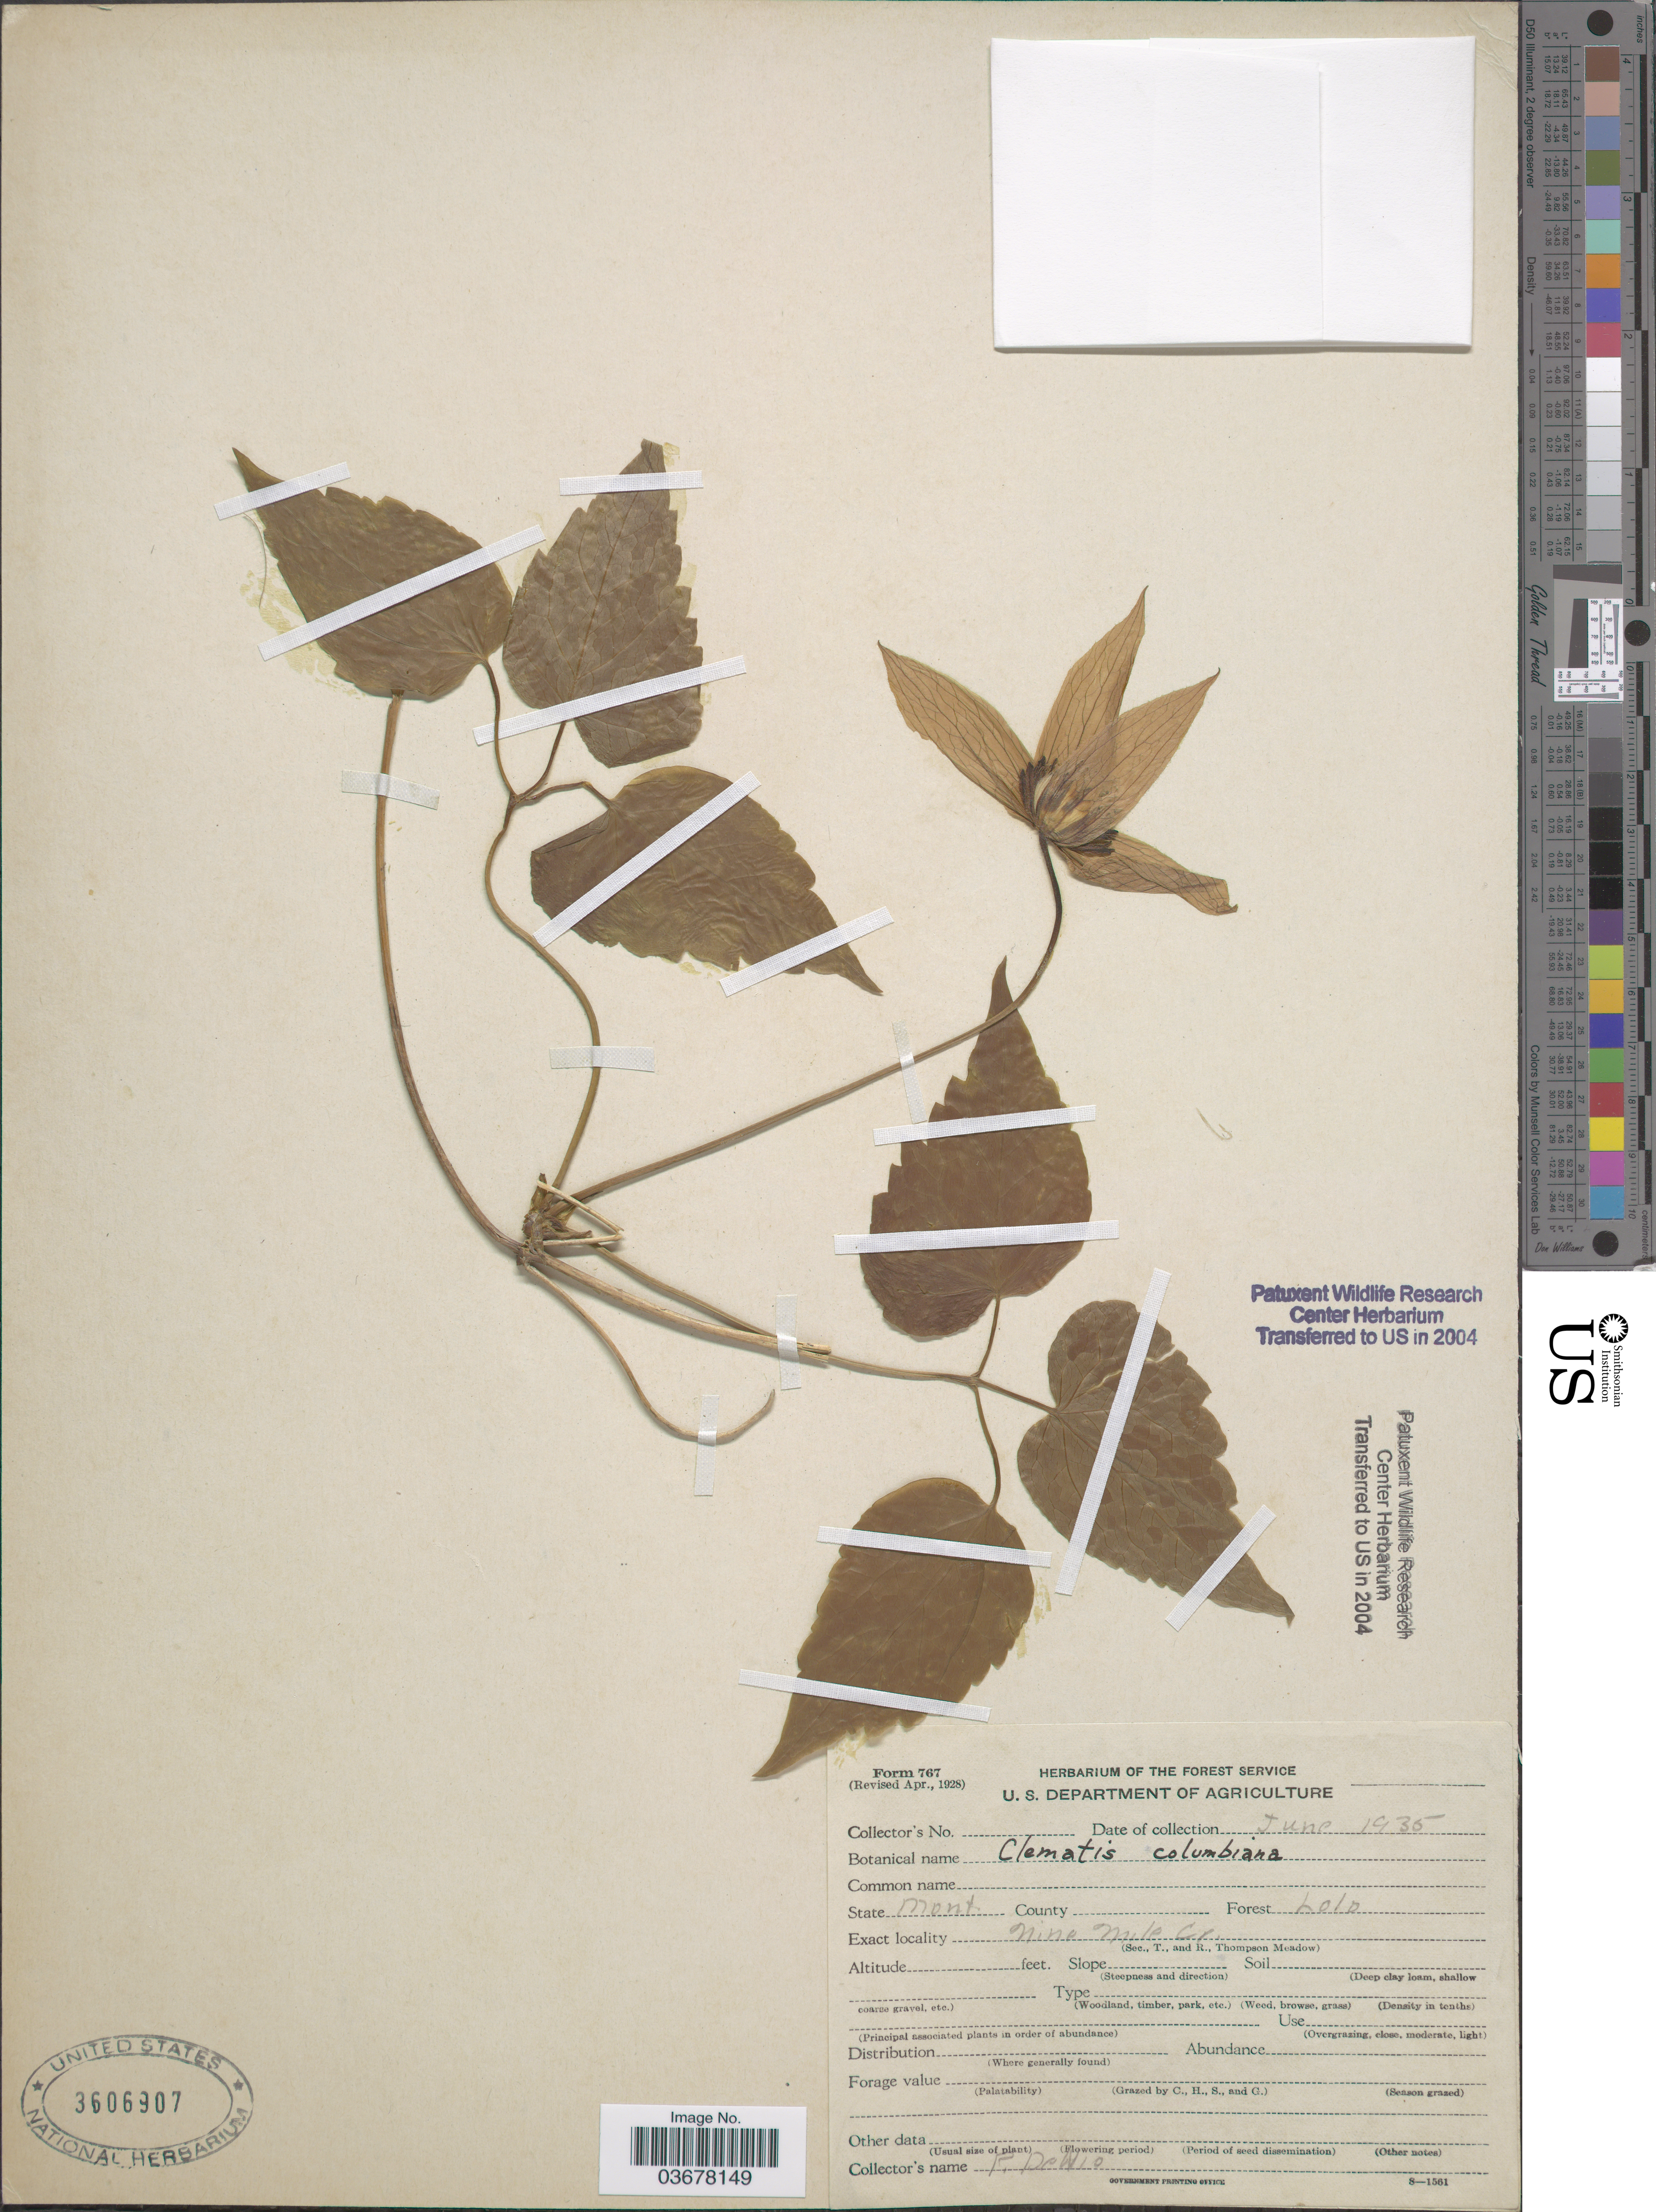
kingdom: Plantae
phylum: Tracheophyta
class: Magnoliopsida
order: Ranunculales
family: Ranunculaceae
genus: Clematis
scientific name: Clematis occidentalis var. grosseserrata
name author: (Rydb.) J.S. Pringle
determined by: Strong, M. T., (US), Smithsonian Institution - National Museum of Natural History (UNITED STATES)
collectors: R. Denio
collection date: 1935-06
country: United States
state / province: Montana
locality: Forest Lolo. Nine Mile Co.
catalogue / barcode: US 3606907